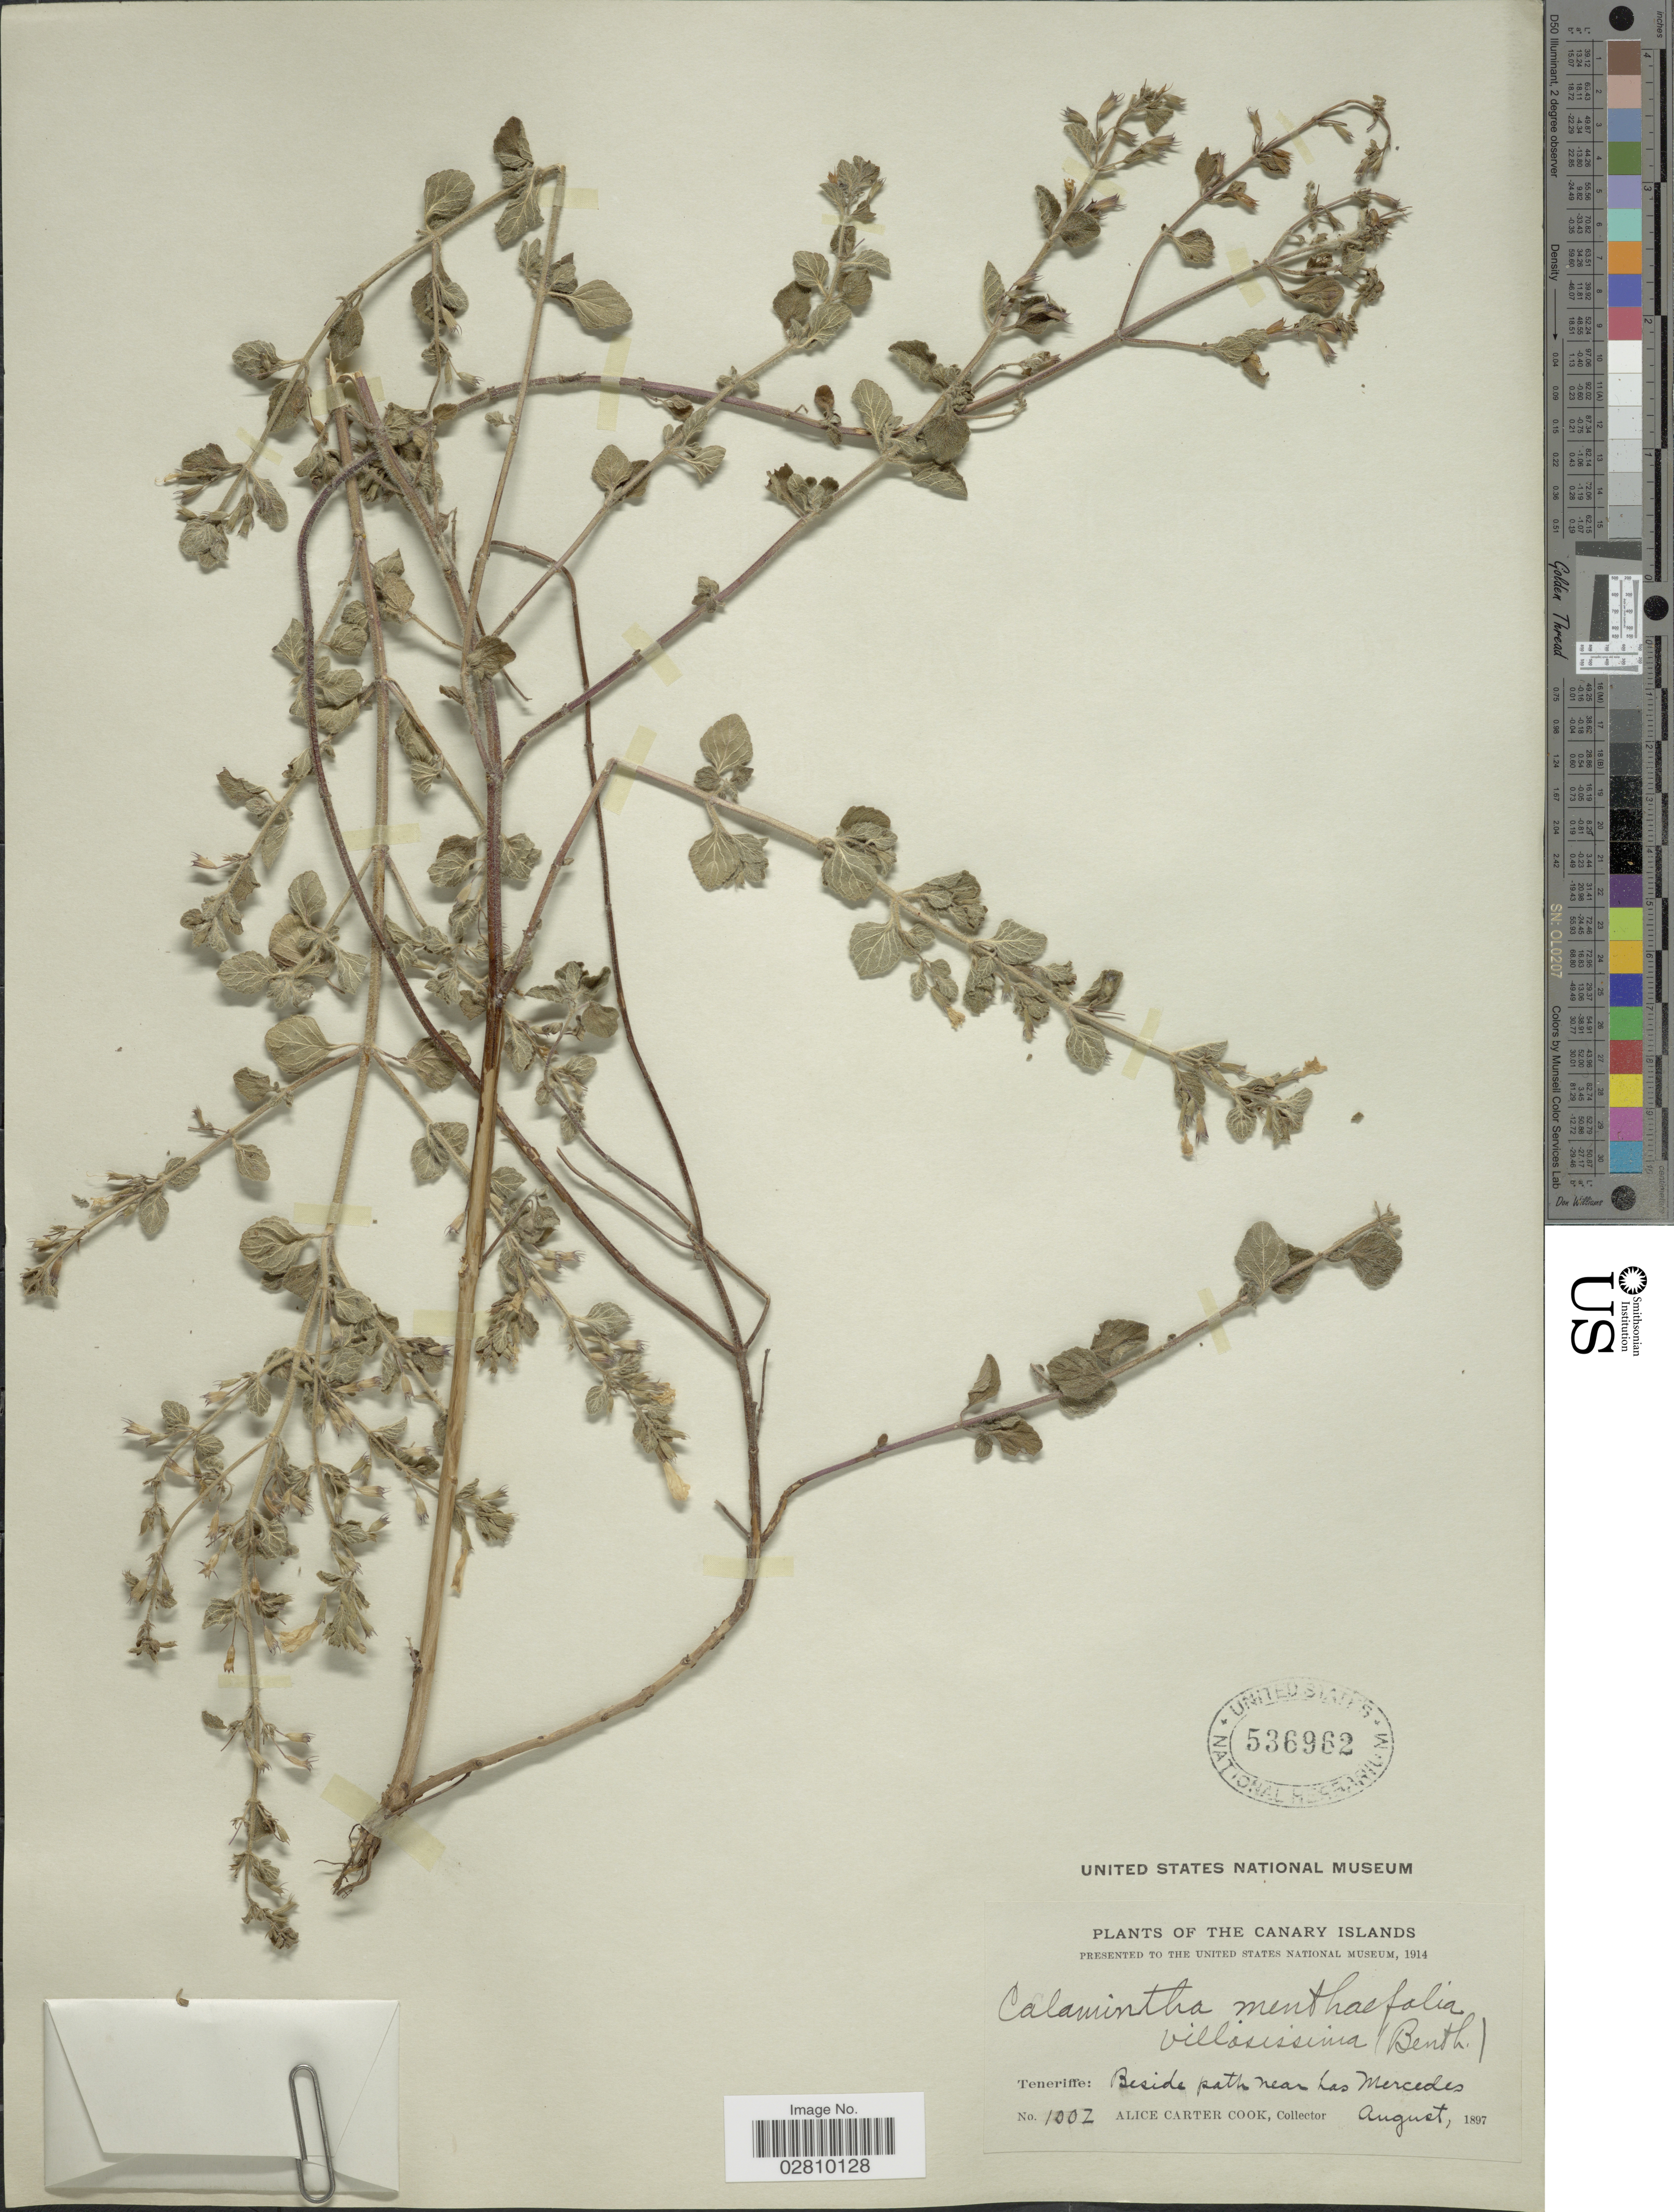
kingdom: Plantae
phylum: Tracheophyta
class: Magnoliopsida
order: Lamiales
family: Lamiaceae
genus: Calamintha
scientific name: Calamintha menthifolia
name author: Host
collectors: Alice C. Cook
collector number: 1002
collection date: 1897-08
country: Spain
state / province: Canarias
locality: Canary Islands. Teneriffe: Beside path near Las Mercedes.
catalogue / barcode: US 536962